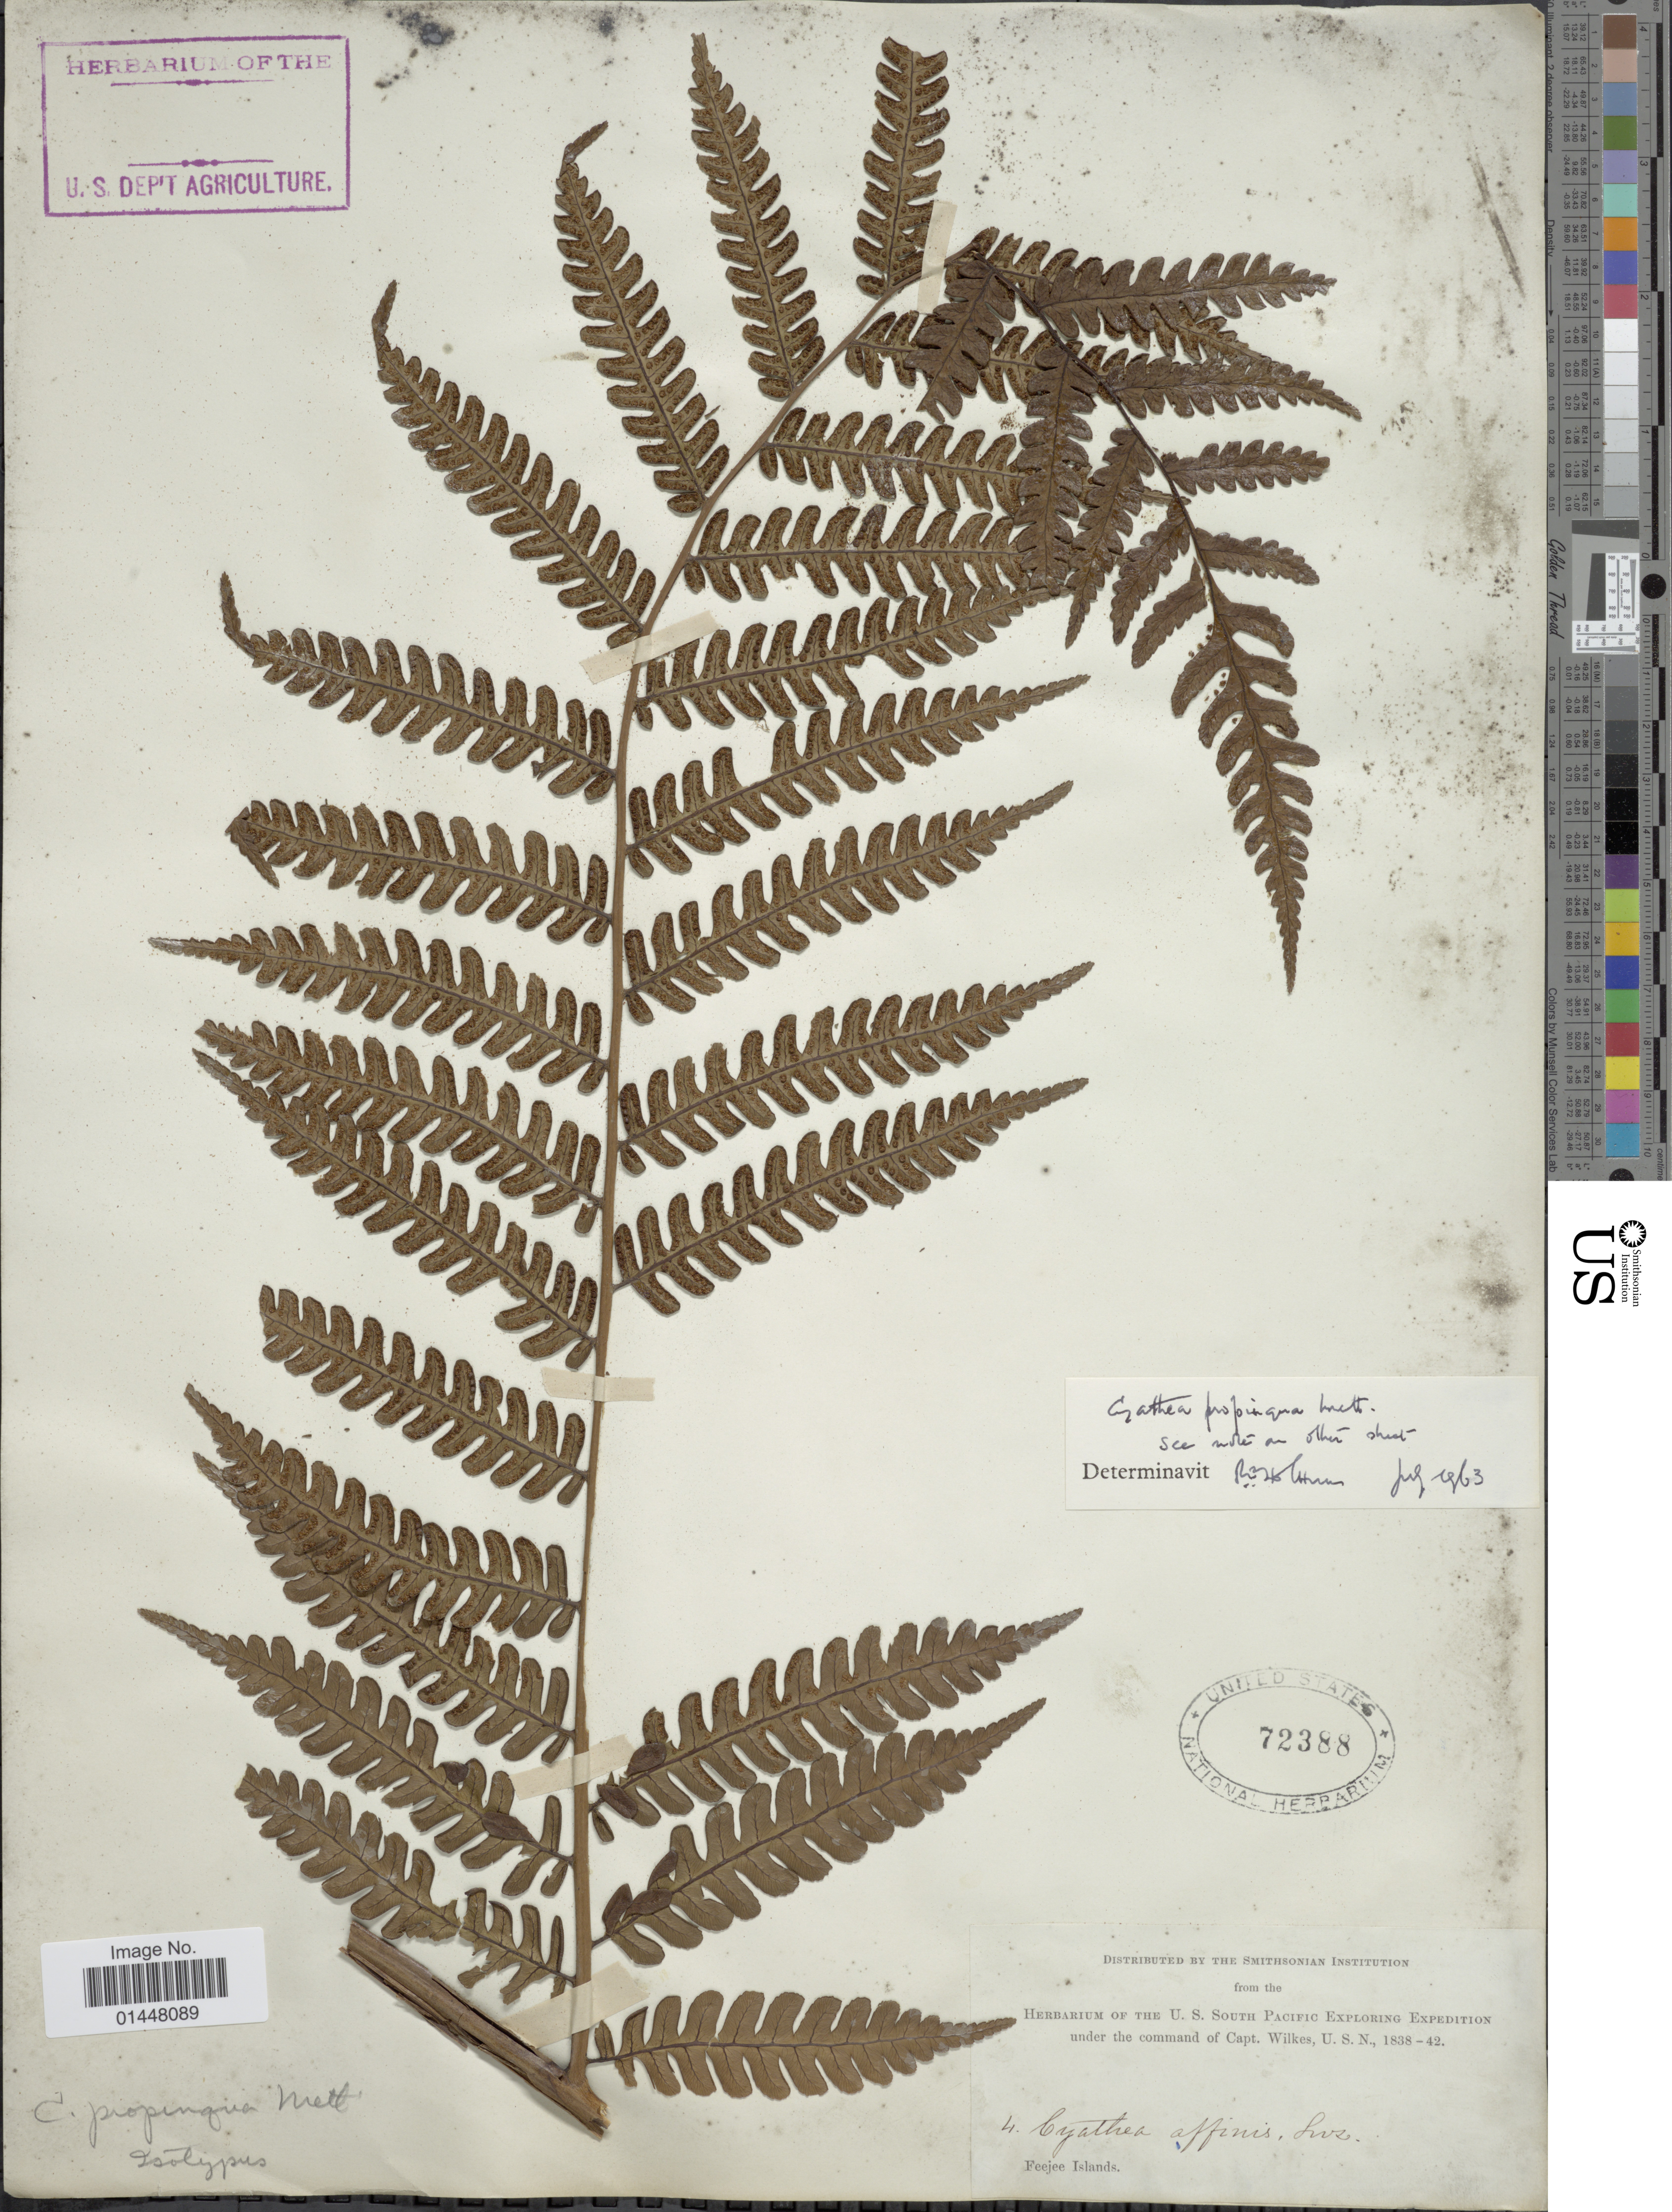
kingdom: Plantae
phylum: Tracheophyta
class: Polypodiopsida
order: Cyatheales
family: Cyatheaceae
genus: Sphaeropteris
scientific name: Sphaeropteris propinqua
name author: (Mett.) R.M. Tryon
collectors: Wilkes Explor. Exped.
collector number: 4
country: Fiji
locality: Feejee Islands.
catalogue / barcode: US 72388